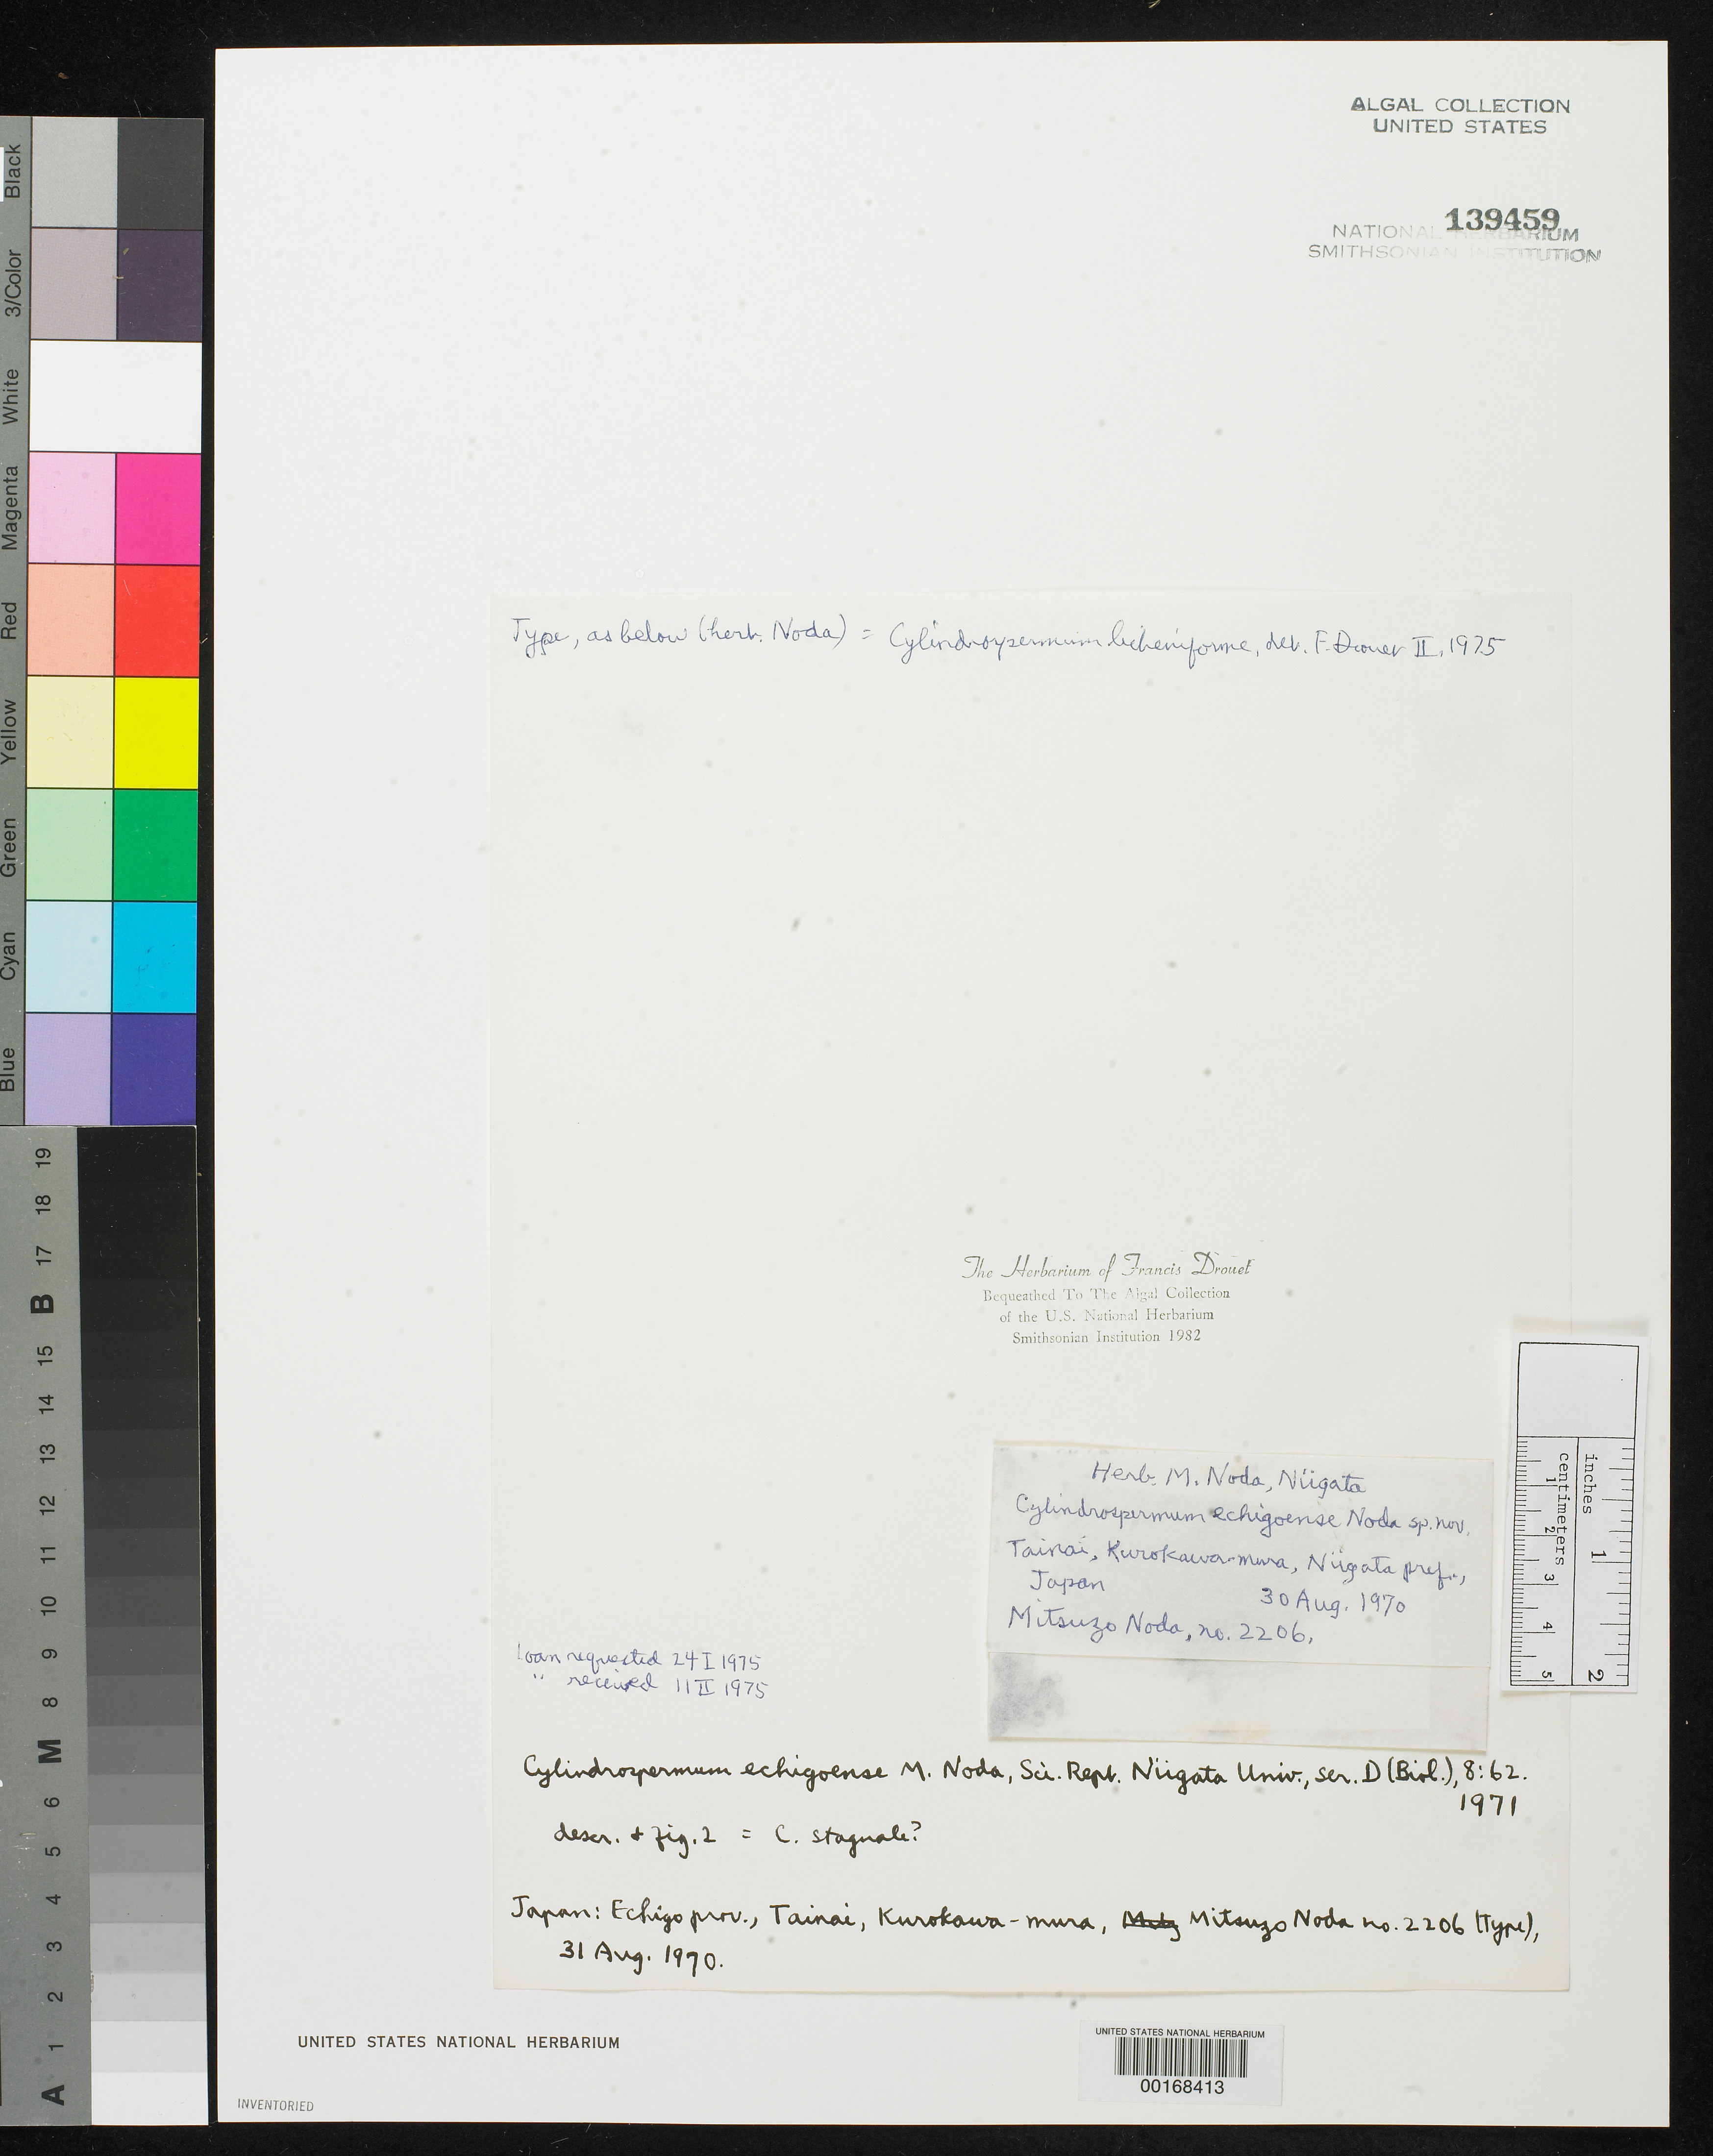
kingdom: Bacteria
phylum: Cyanobacteria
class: Cyanobacteriia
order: Cyanobacteriales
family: Nostocaceae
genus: Cylindrospermum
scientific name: Cylindrospermum echigoense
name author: Noda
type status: Isotype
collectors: M. Noda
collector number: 2206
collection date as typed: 30 Aug 1970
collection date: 1970-08-30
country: Japan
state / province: Niigata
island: Honshu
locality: Tainai, Kurokawa-mura.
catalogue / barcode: US 139459